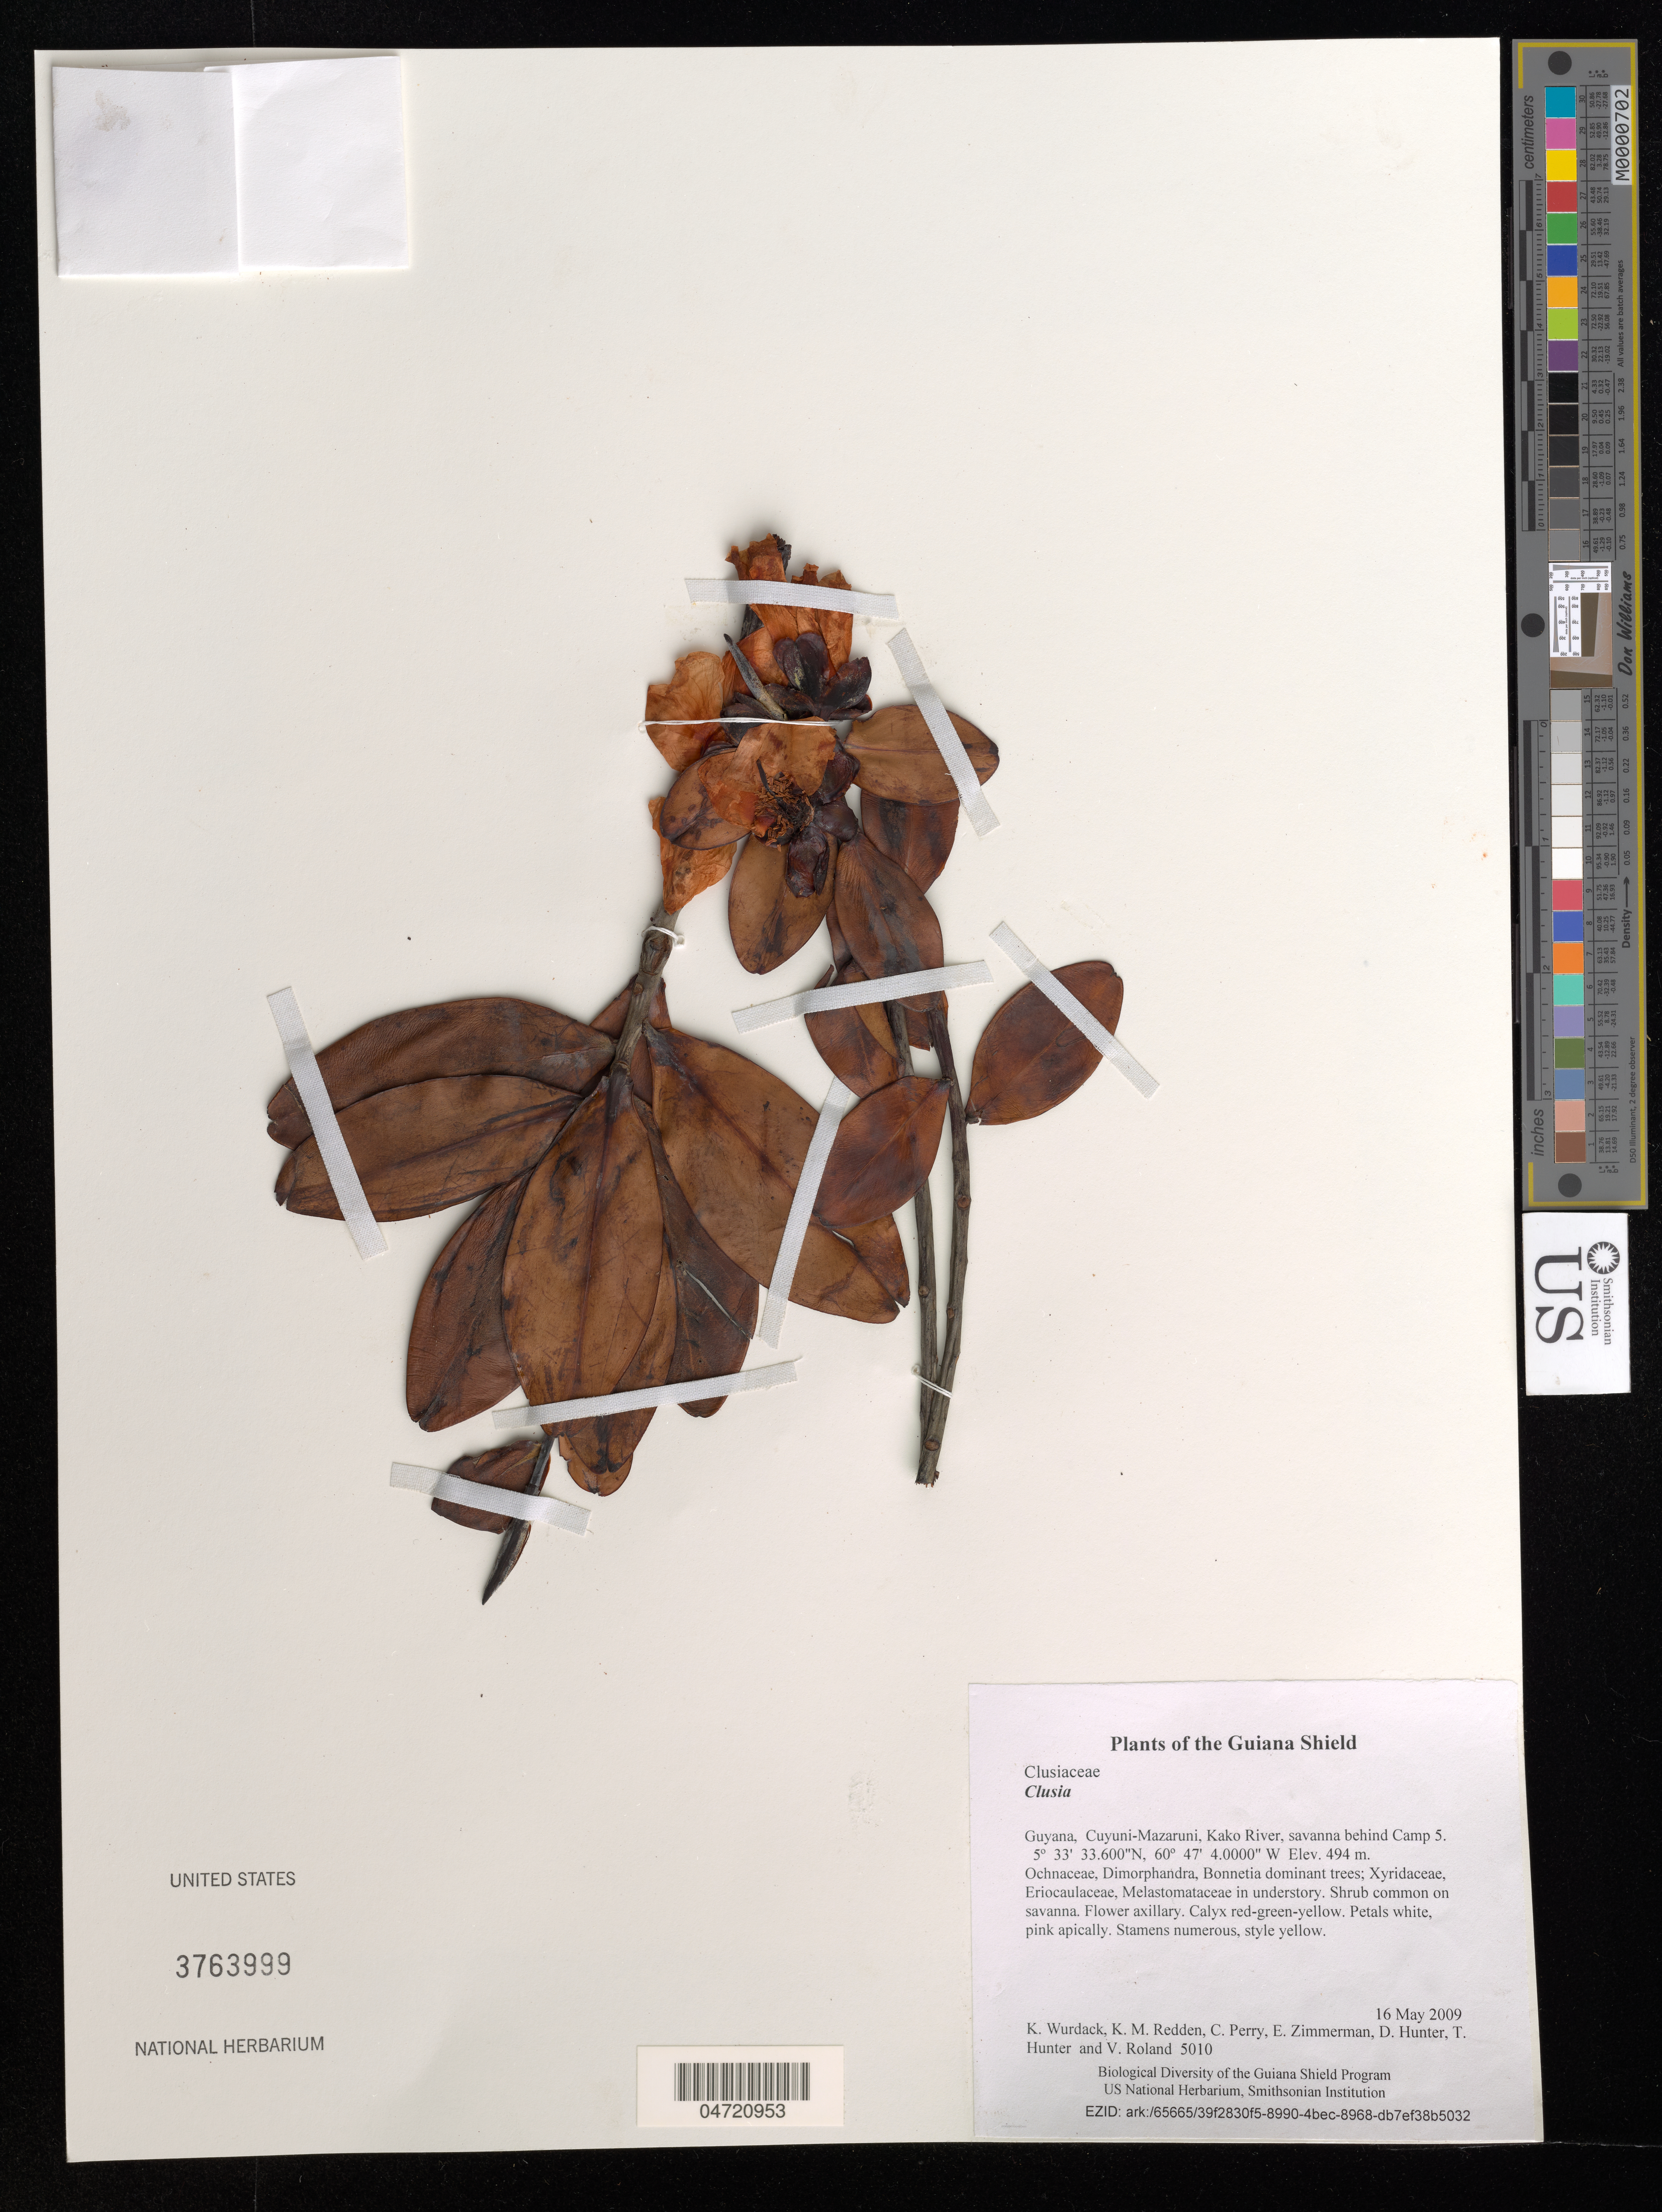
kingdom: Plantae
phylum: Tracheophyta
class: Magnoliopsida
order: Malpighiales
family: Clusiaceae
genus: Clusia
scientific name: Clusia sp.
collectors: K. Wurdack, K. M. Redden, C. Perry, E. Zimmerman, D. Hunter, T. Hunter & V. Roland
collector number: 5010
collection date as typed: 16 May 2009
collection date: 2009-05-16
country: Guyana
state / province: Cuyuni-Mazaruni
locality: Kako River, savanna behind Camp 5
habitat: Ochnaceae, Dimorphandra, Bonnetia dominant trees; Xyridaceae, Eriocaulaceae, Melastomataceae in understory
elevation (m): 494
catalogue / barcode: US 3763999